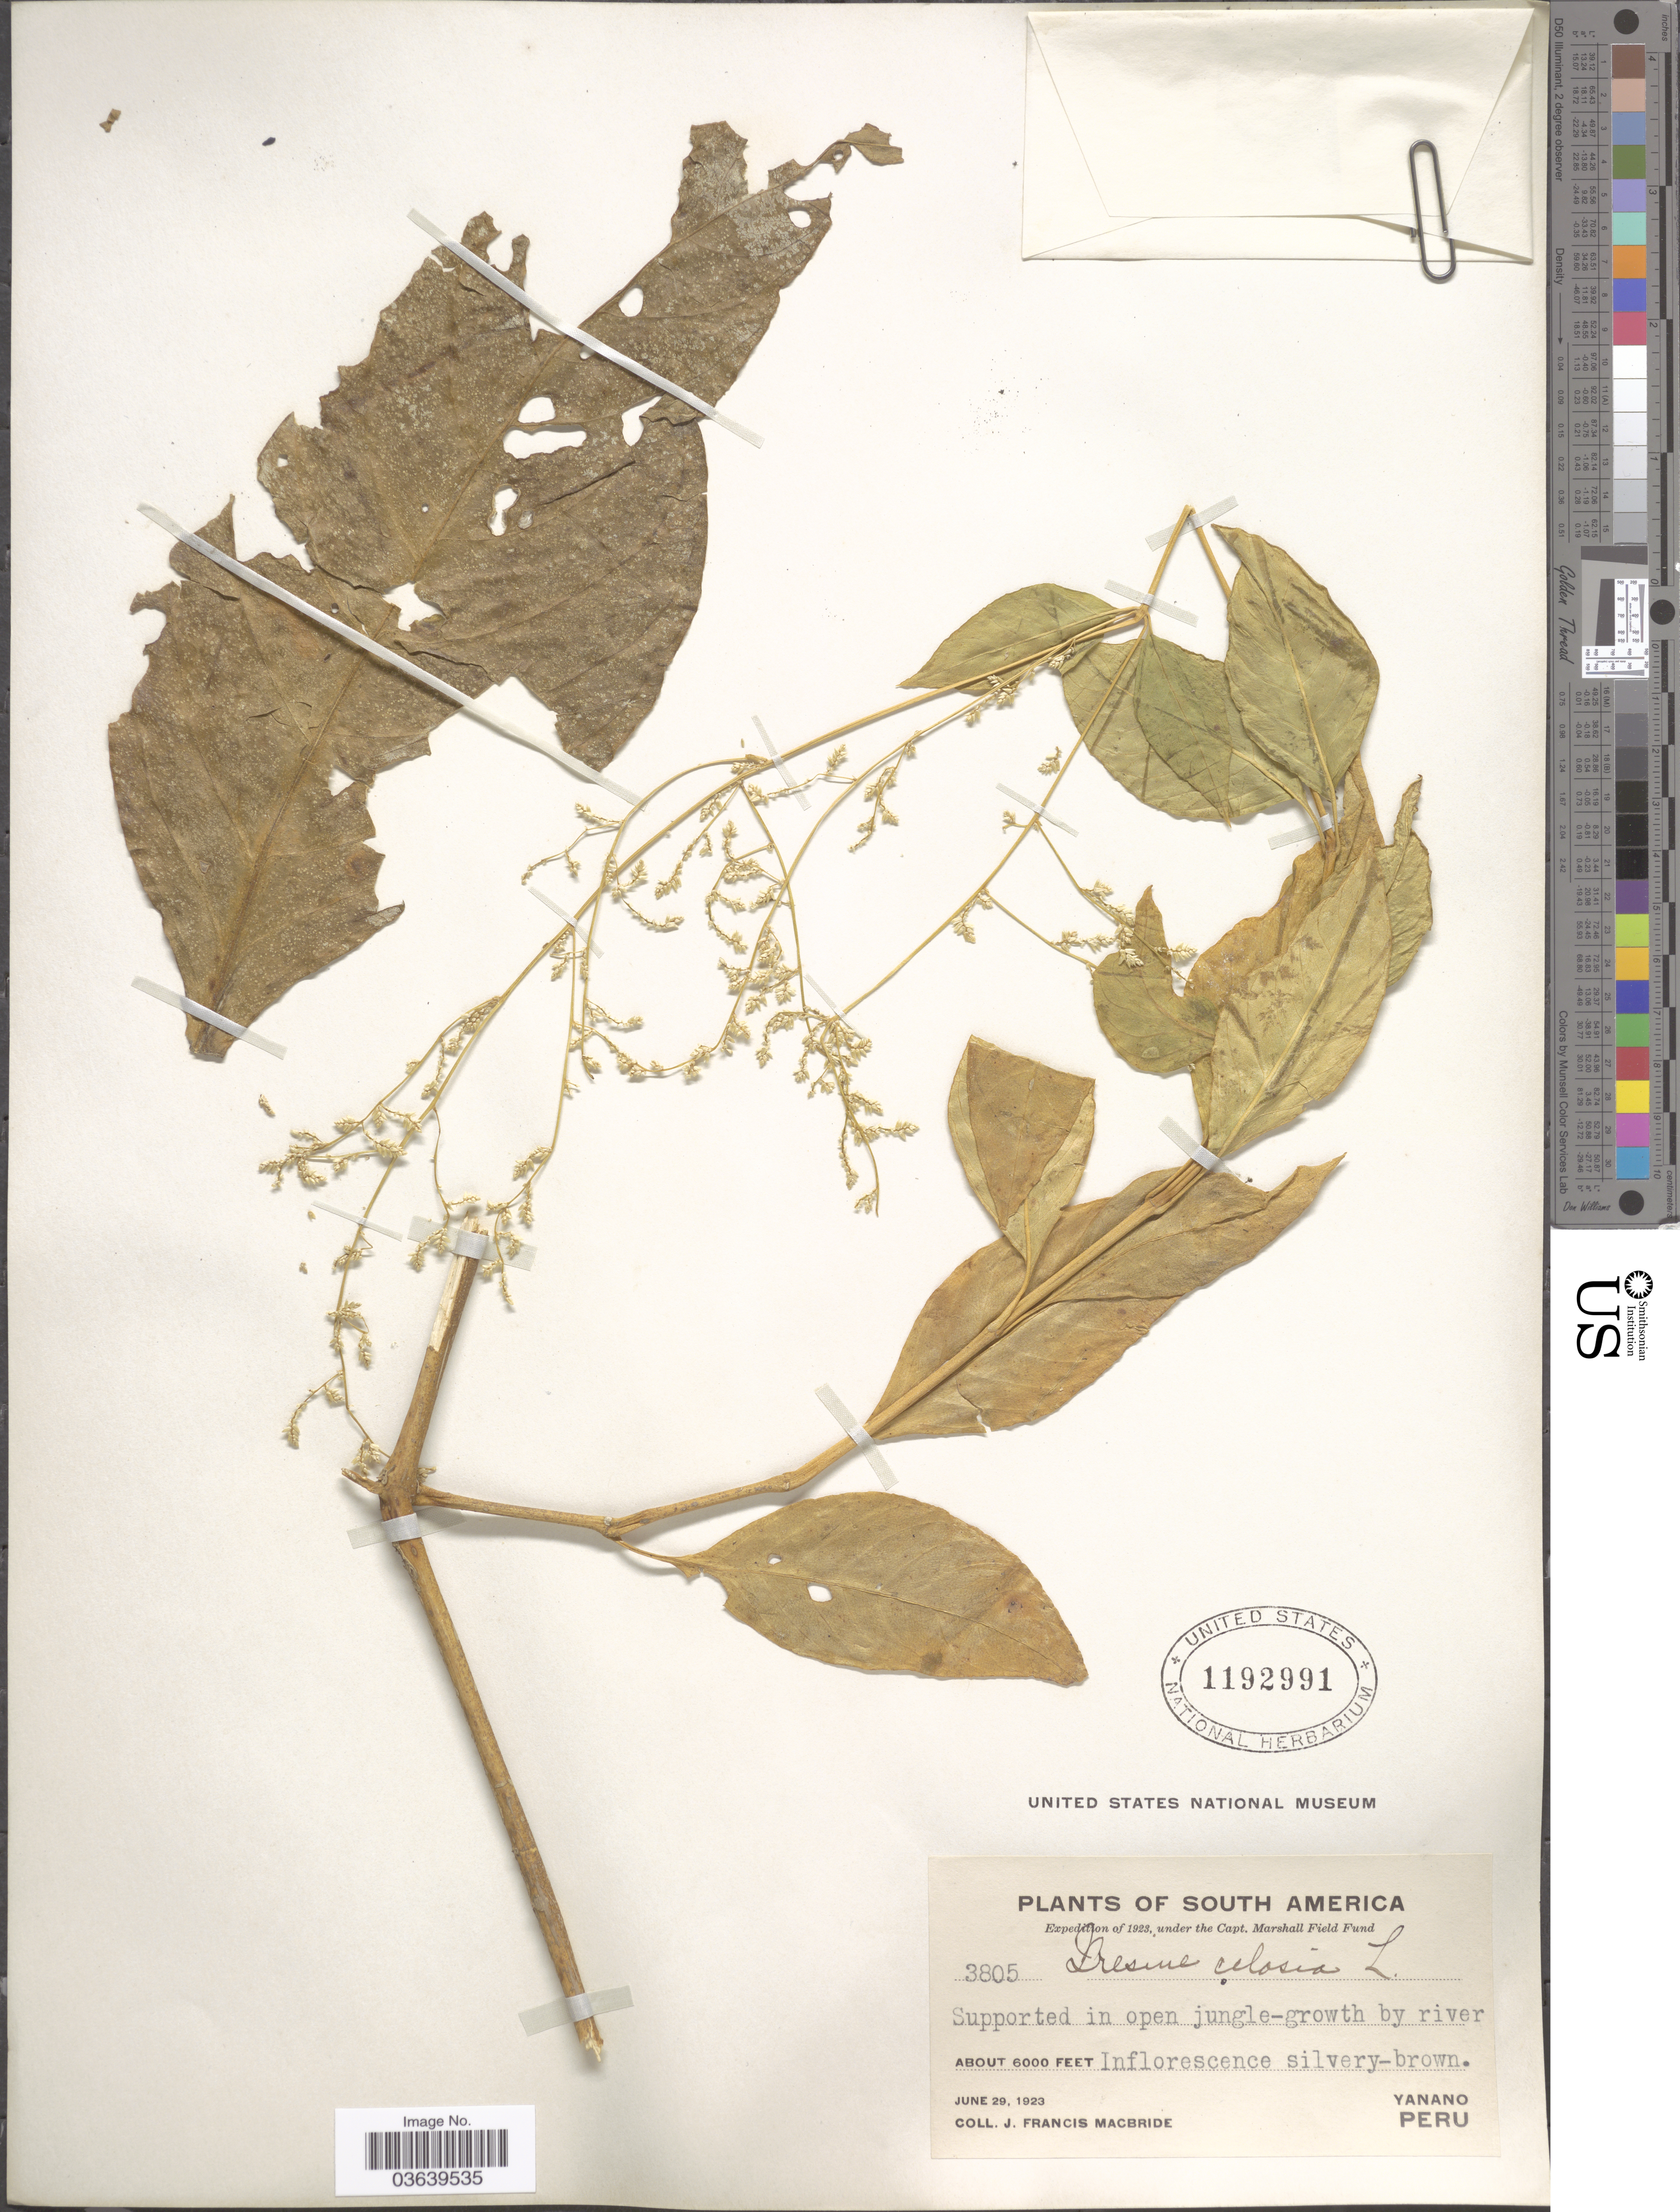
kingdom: Plantae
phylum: Tracheophyta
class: Magnoliopsida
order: Caryophyllales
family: Amaranthaceae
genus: Iresine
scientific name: Iresine celosia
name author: L.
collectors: J. F. Macbride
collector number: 3805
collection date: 1923-06-29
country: Peru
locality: Yanano.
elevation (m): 1829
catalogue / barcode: US 1192991